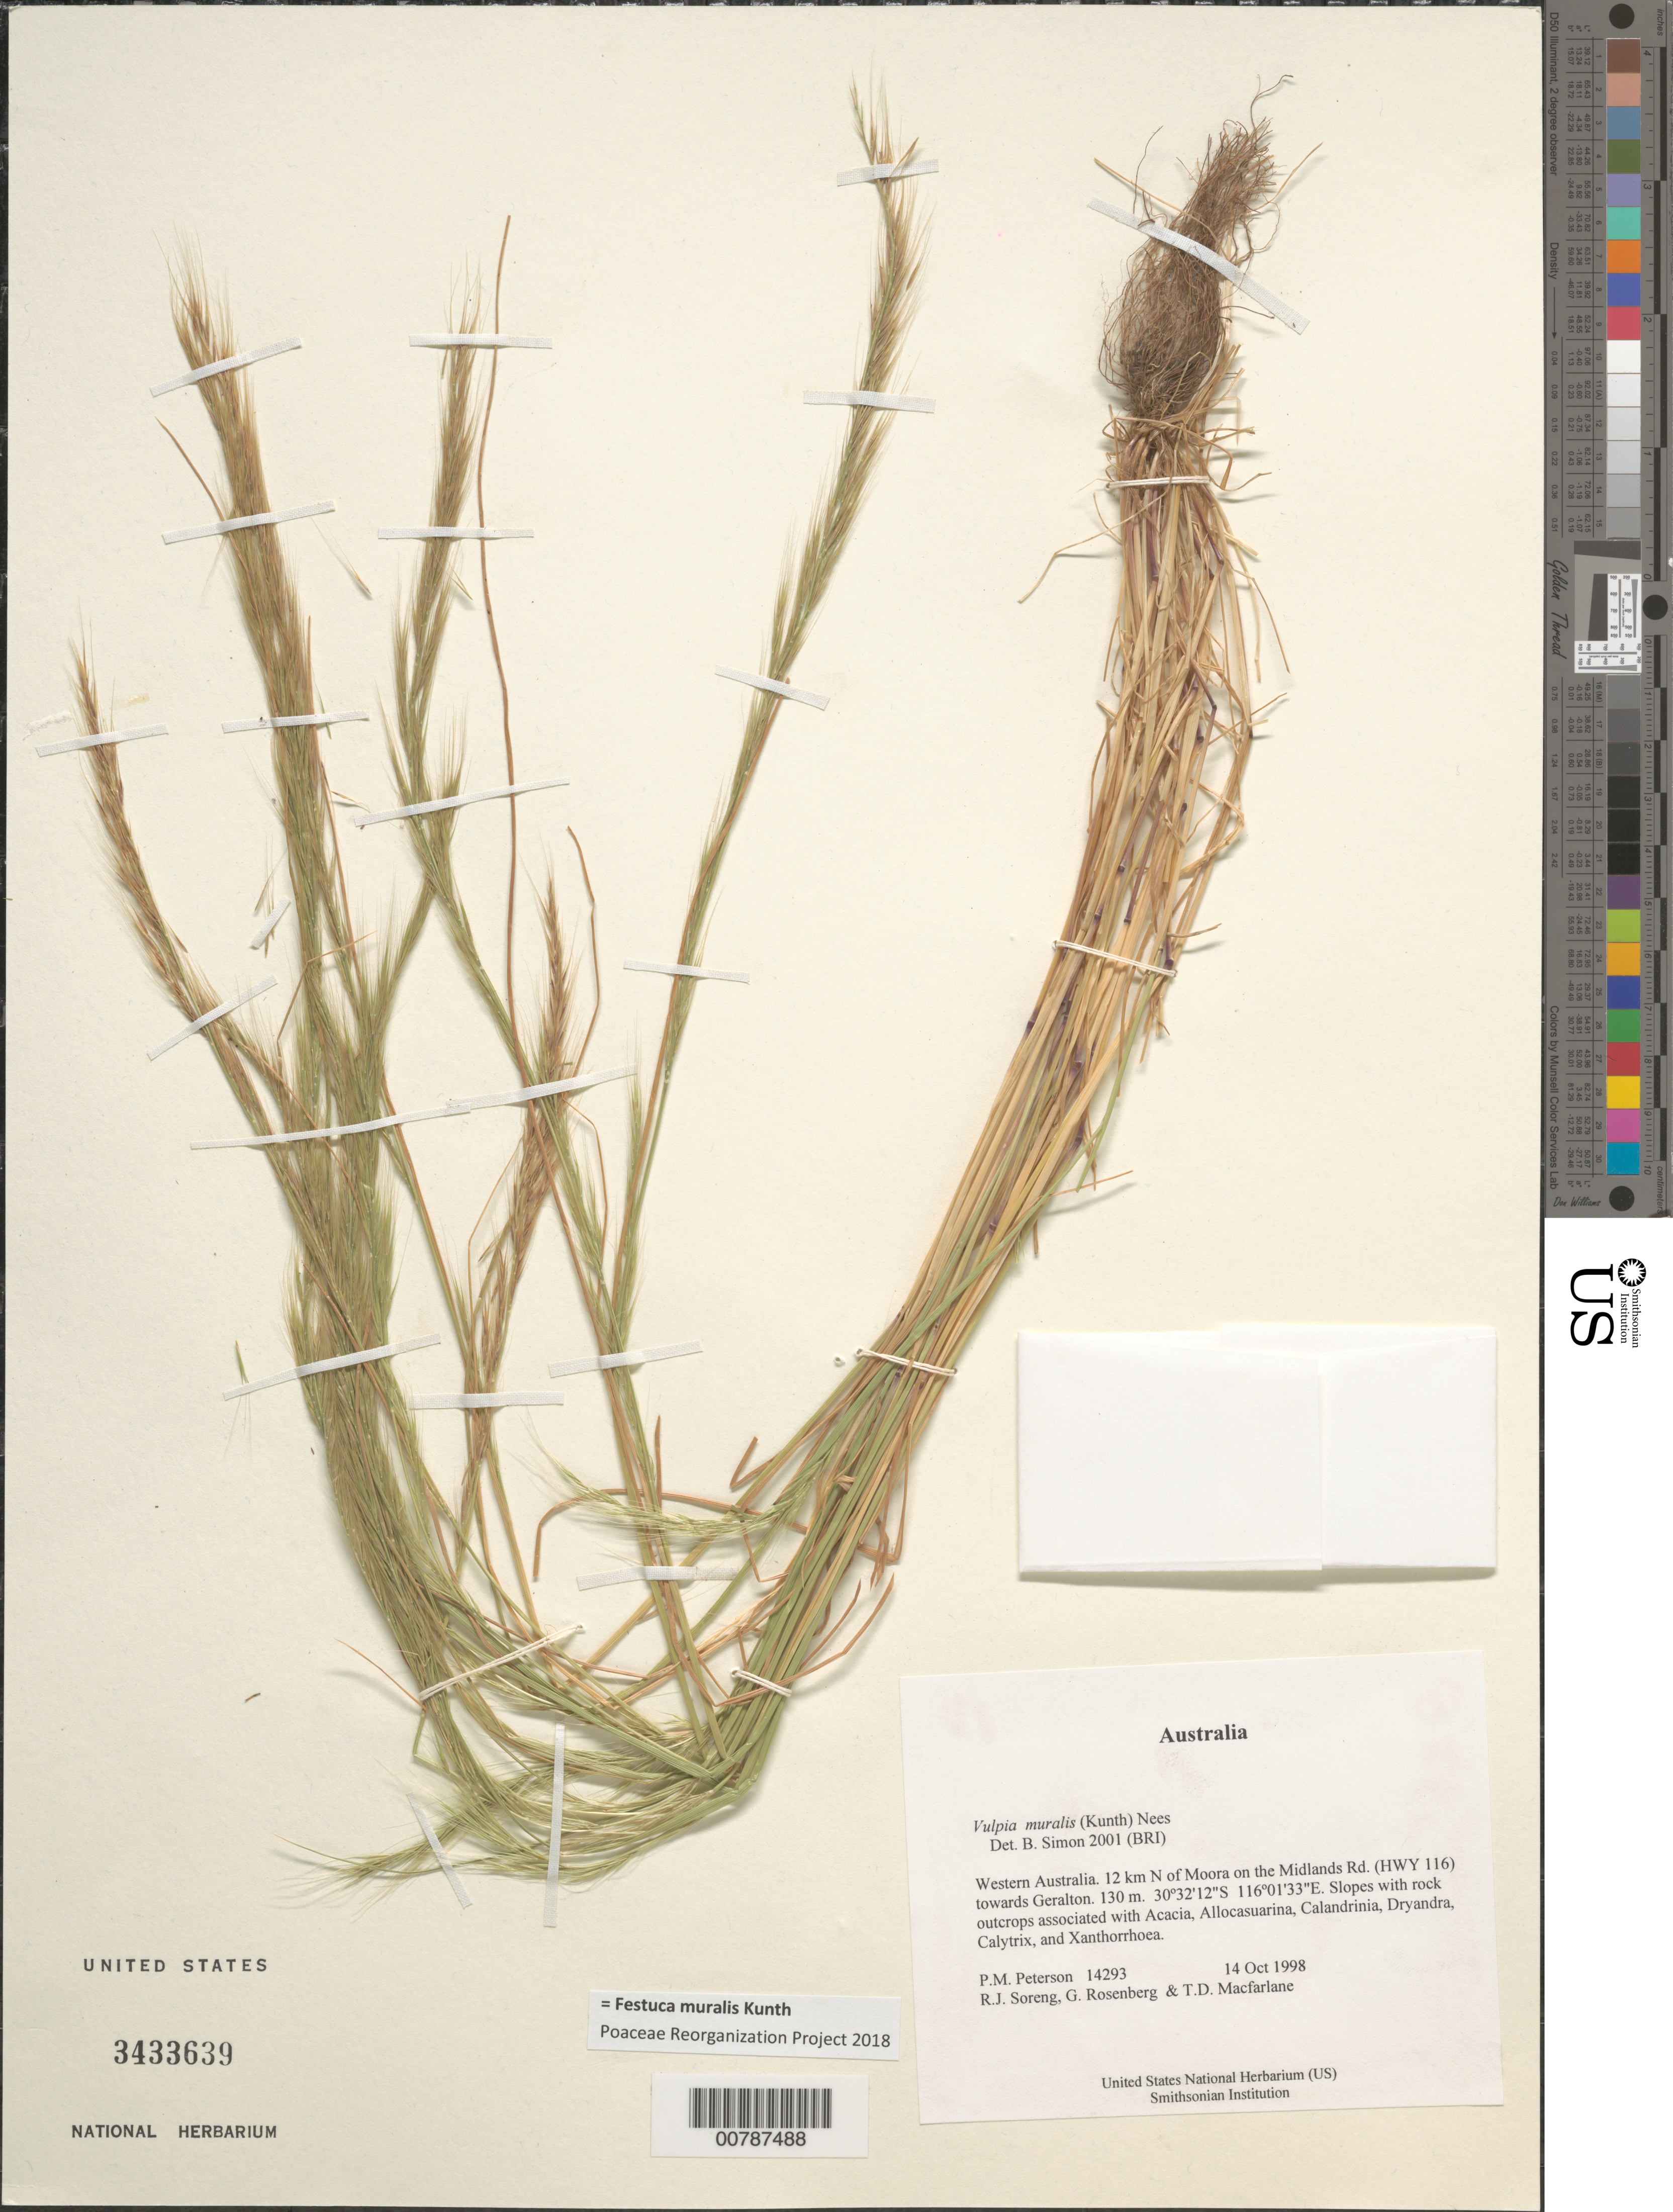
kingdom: Plantae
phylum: Tracheophyta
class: Liliopsida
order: Poales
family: Poaceae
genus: Festuca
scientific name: Festuca muralis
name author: Kunth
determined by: Poaceae Reorganization Project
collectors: P. M. Peterson, R. J. Soreng, G. Rosenberg & T. Macfarlane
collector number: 14293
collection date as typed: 14 Oct 1998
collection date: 1998-10-14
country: Australia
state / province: Western Australia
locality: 12 km N of Moora on the Midlands Rd. (HWY 116) towards Geralton.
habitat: Slopes with rock outcrops associated with Acacia, Allocasuarina, Calandrinia, Dryandra, Calytrix, and Xanthorrhoea.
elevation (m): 130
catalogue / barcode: US 3433639